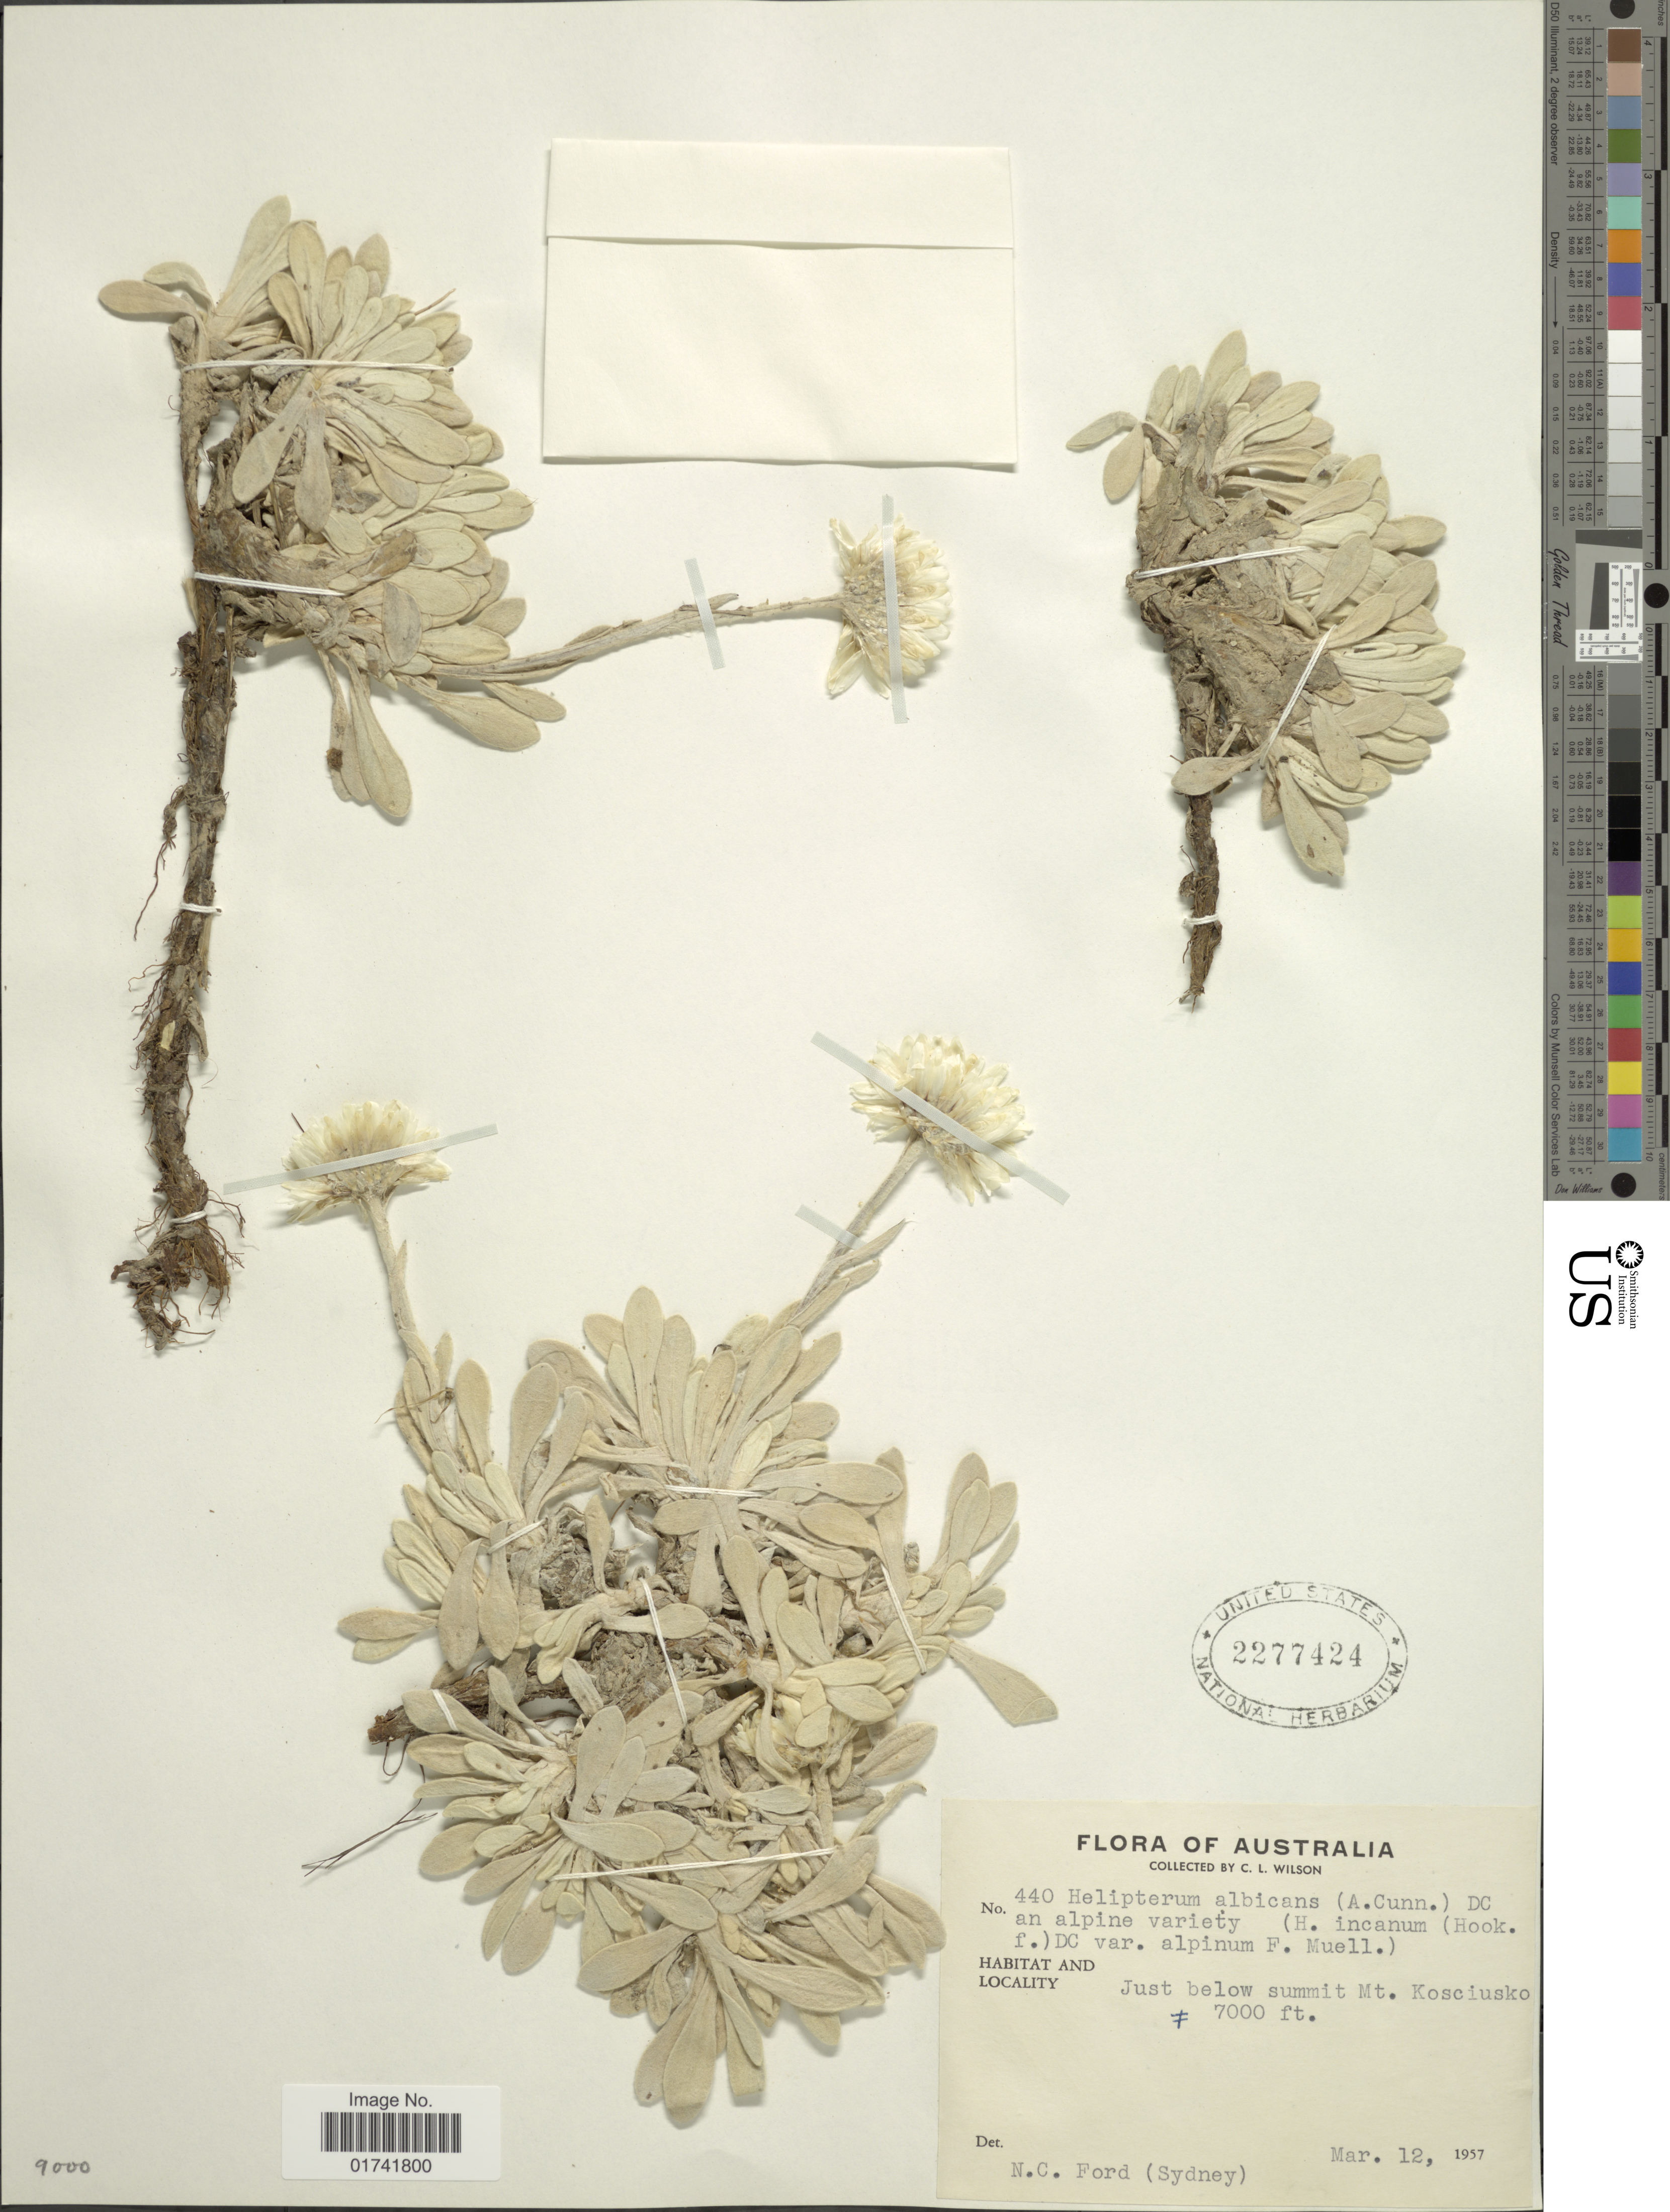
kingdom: Plantae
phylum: Tracheophyta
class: Magnoliopsida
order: Asterales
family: Asteraceae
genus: Leucochrysum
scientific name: Leucochrysum albicans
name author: (A. Cunn.) Paul G. Wilson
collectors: C. L. Wilson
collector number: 440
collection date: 1957-03-12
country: Australia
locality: Just below summit Mt. Kosciusko.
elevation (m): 2134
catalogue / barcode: US 2277424